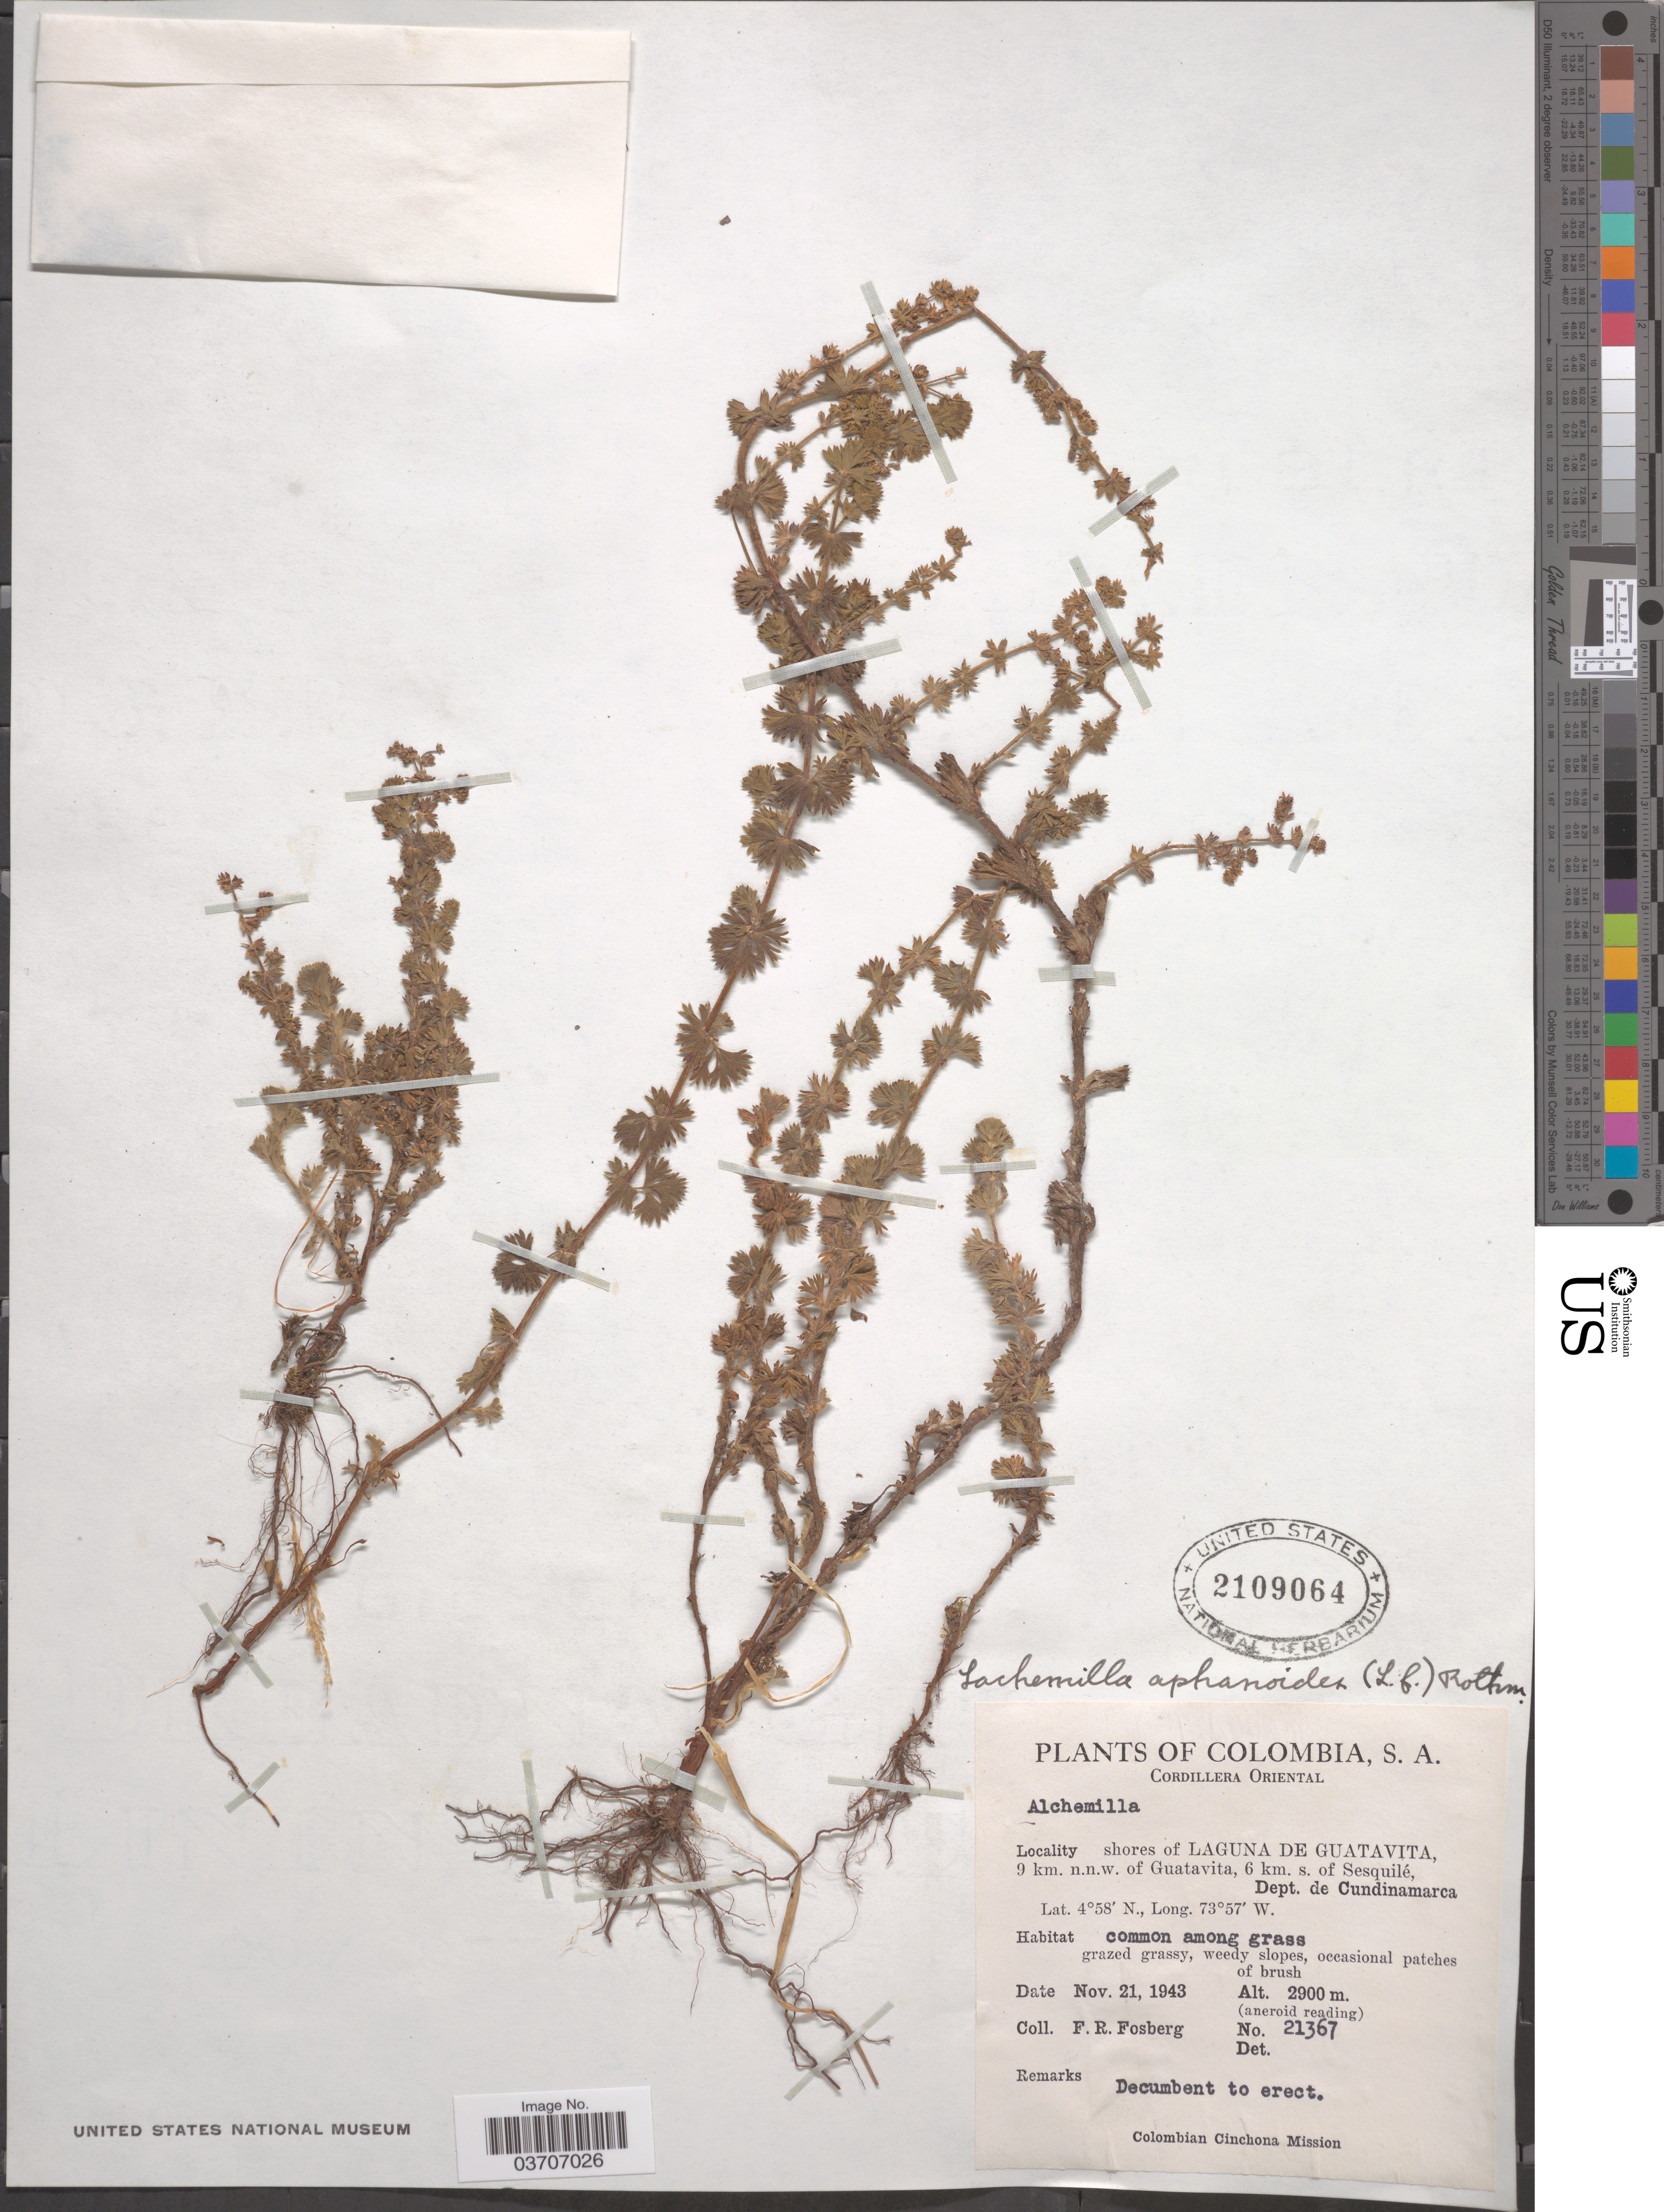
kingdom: Plantae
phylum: Tracheophyta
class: Magnoliopsida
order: Rosales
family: Rosaceae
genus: Lachemilla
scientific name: Lachemilla aphanoides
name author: (Mutis ex L. f.) Rothm.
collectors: F. R. Fosberg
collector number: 21367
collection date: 1943-11-21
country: Colombia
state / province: Cundinamarca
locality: Cordillera Oriental. Shores of Laguna de Guatavita, 9 km. n.n.w. of Guatavita, 6 km. s. of Sesquilé, Dep. de Cundinamarca.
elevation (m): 2900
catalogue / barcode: US 2109064